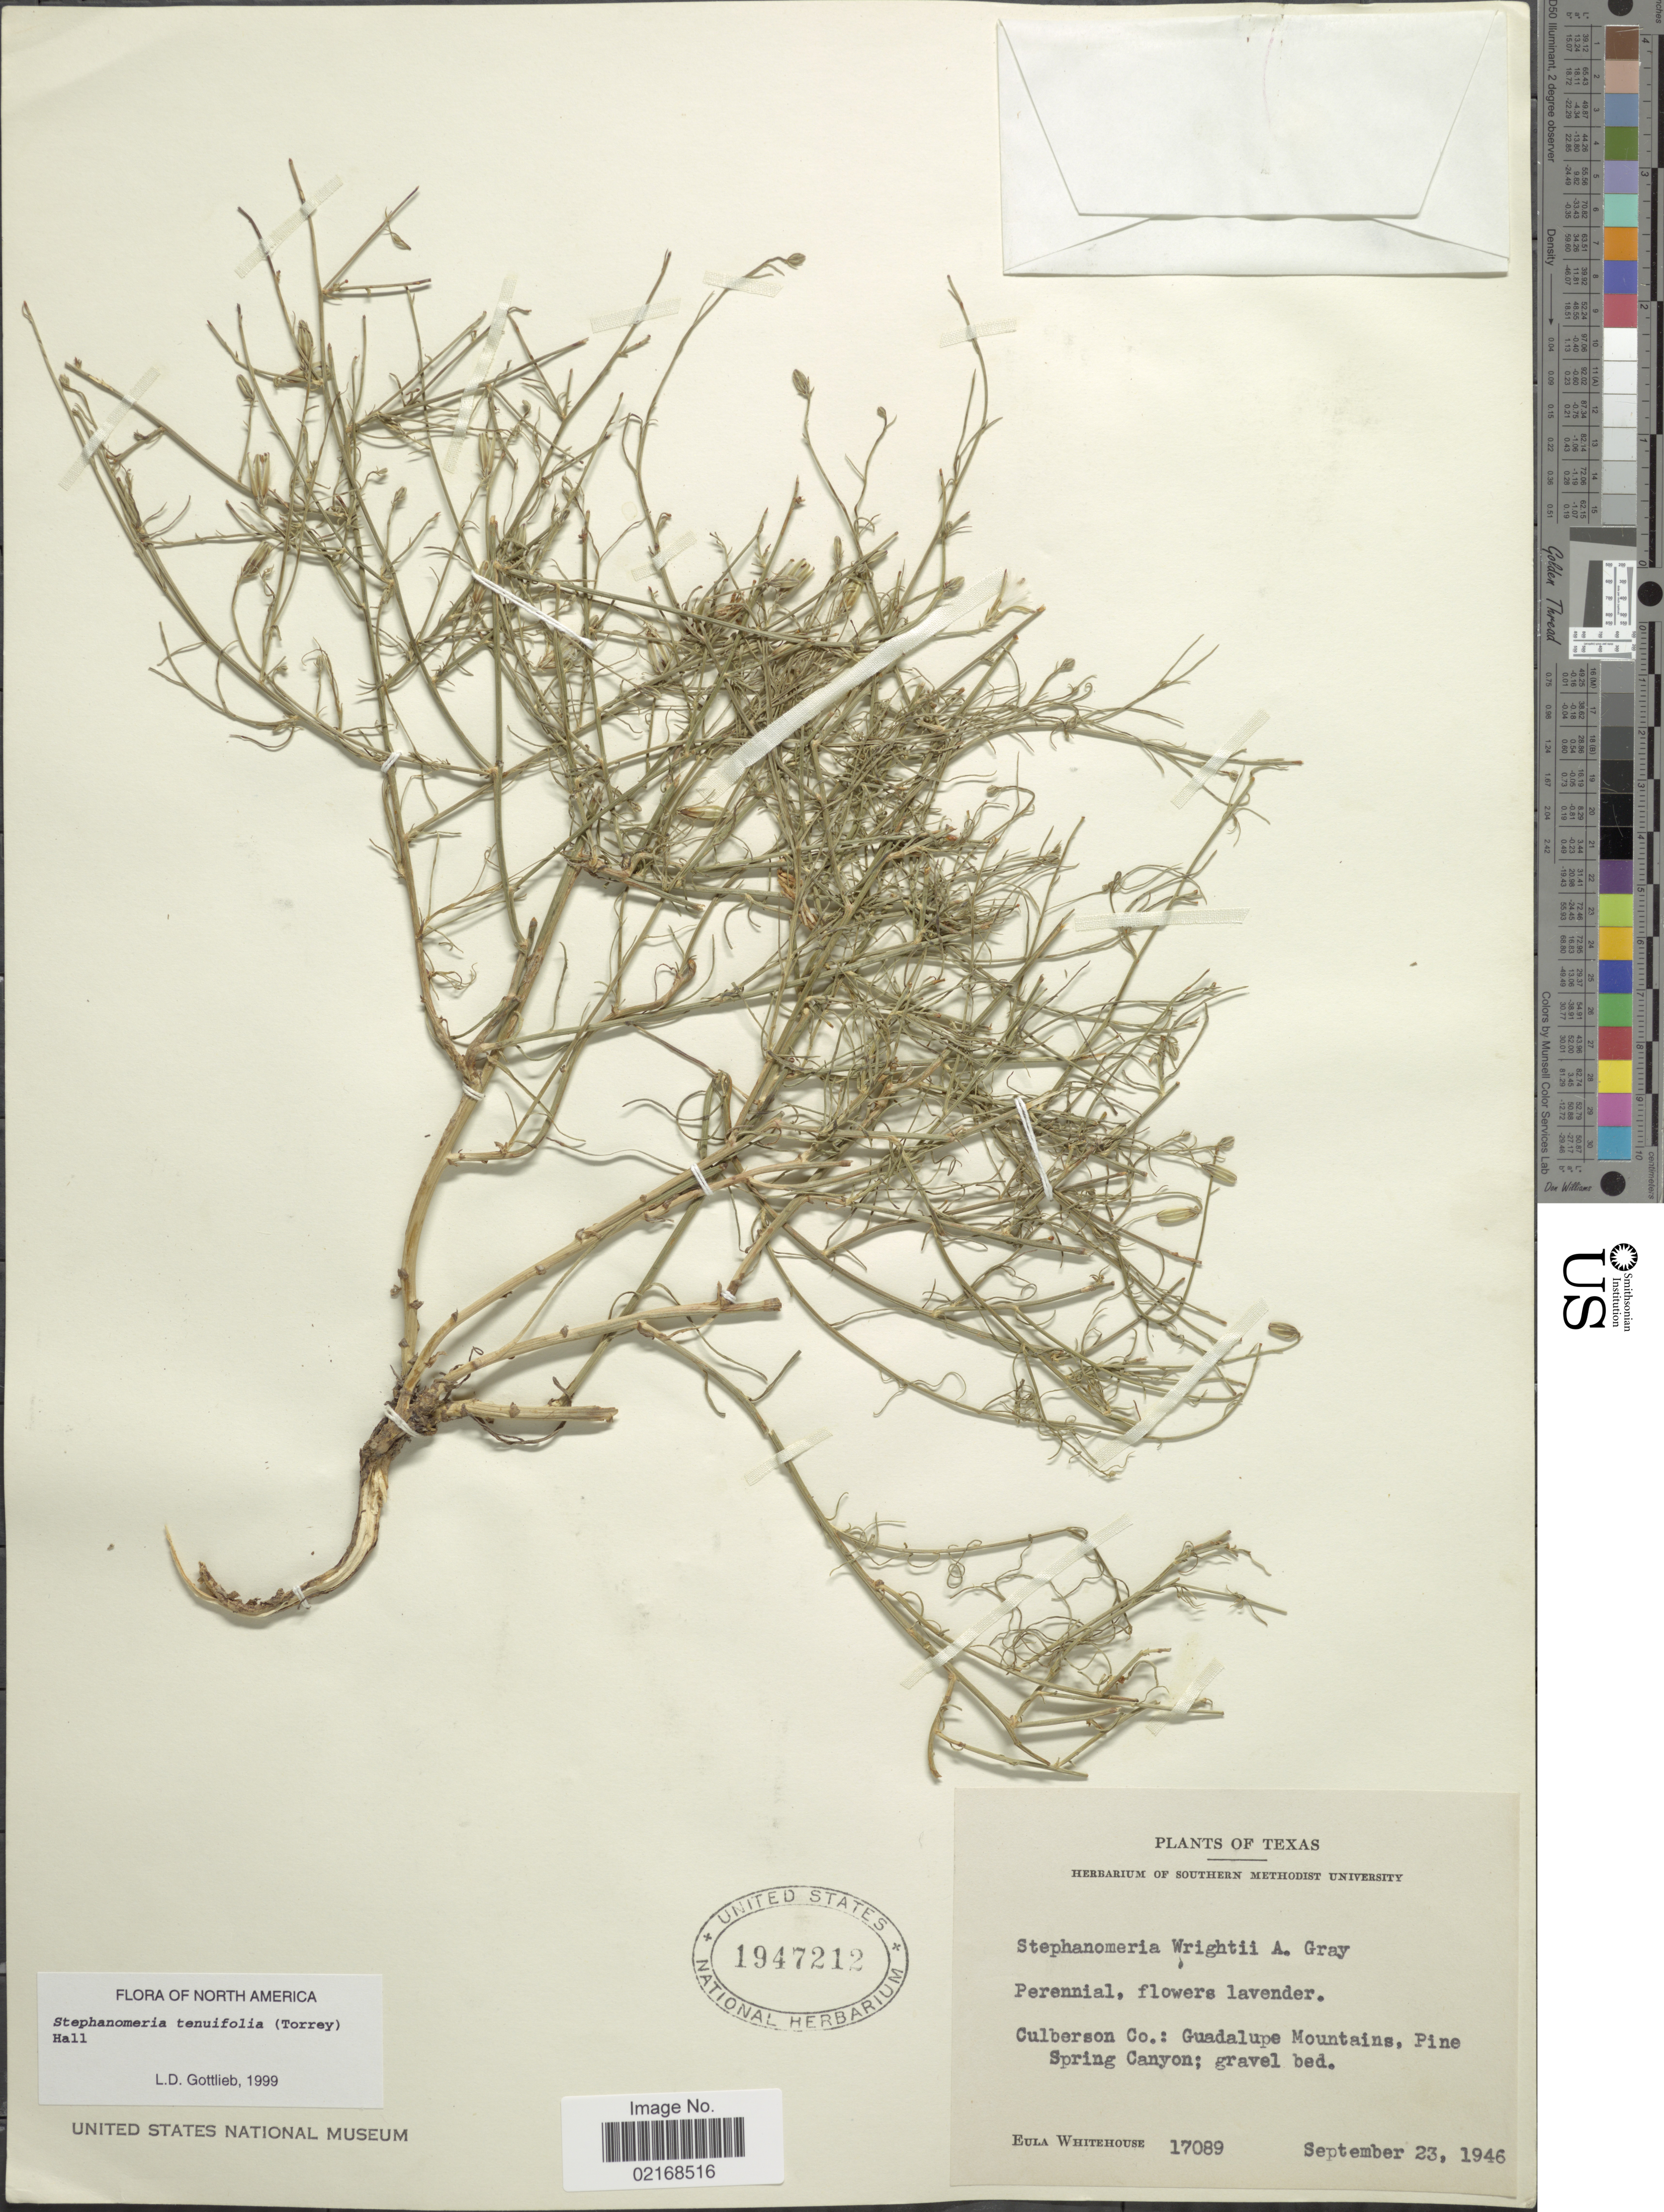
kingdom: Plantae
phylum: Tracheophyta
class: Magnoliopsida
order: Asterales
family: Asteraceae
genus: Stephanomeria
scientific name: Stephanomeria tenuifolia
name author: (Torr.) H.M. Hall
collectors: E. Whitehouse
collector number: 17089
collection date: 1946-09-23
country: United States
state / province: Texas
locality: Culberson Co.: Guadalupe Mountains, Pine Spring Canyon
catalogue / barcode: US 1947212